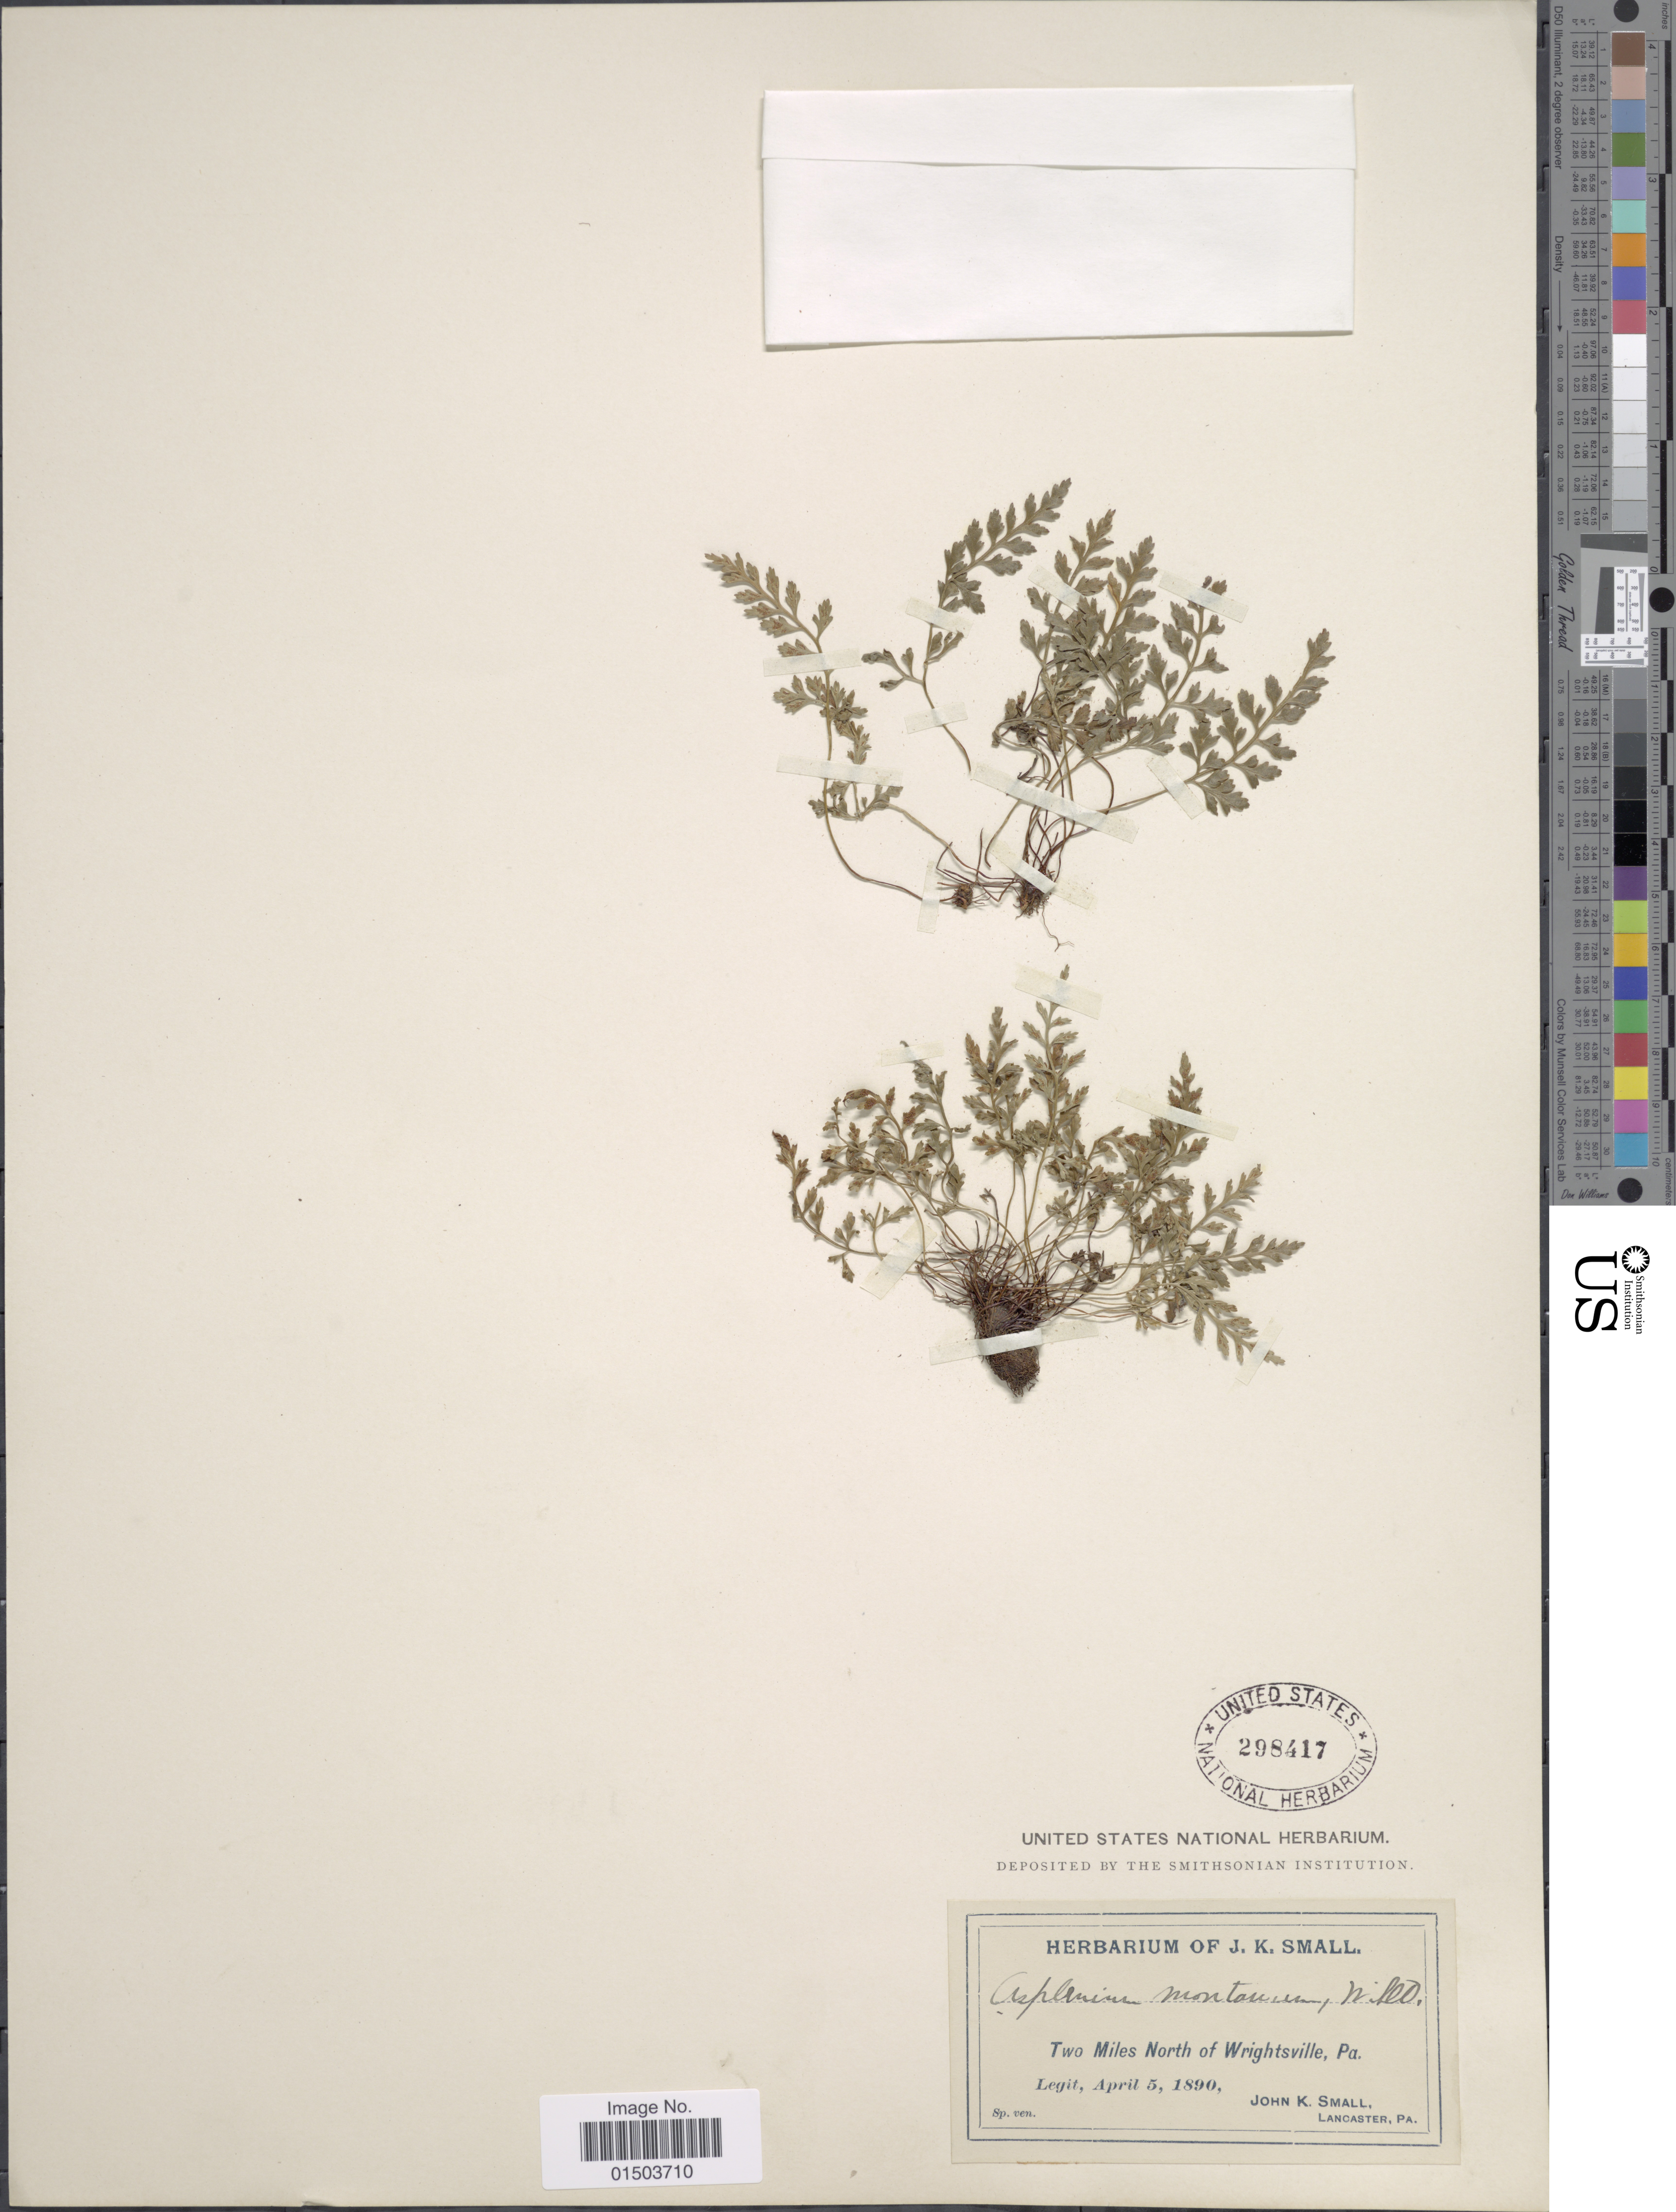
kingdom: Plantae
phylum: Tracheophyta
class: Polypodiopsida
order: Polypodiales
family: Aspleniaceae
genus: Asplenium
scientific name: Asplenium montanum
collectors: J. K. Small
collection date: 1890-04-05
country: United States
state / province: Pennsylvania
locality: Two Miles North of Wrightsville.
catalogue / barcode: US 298417